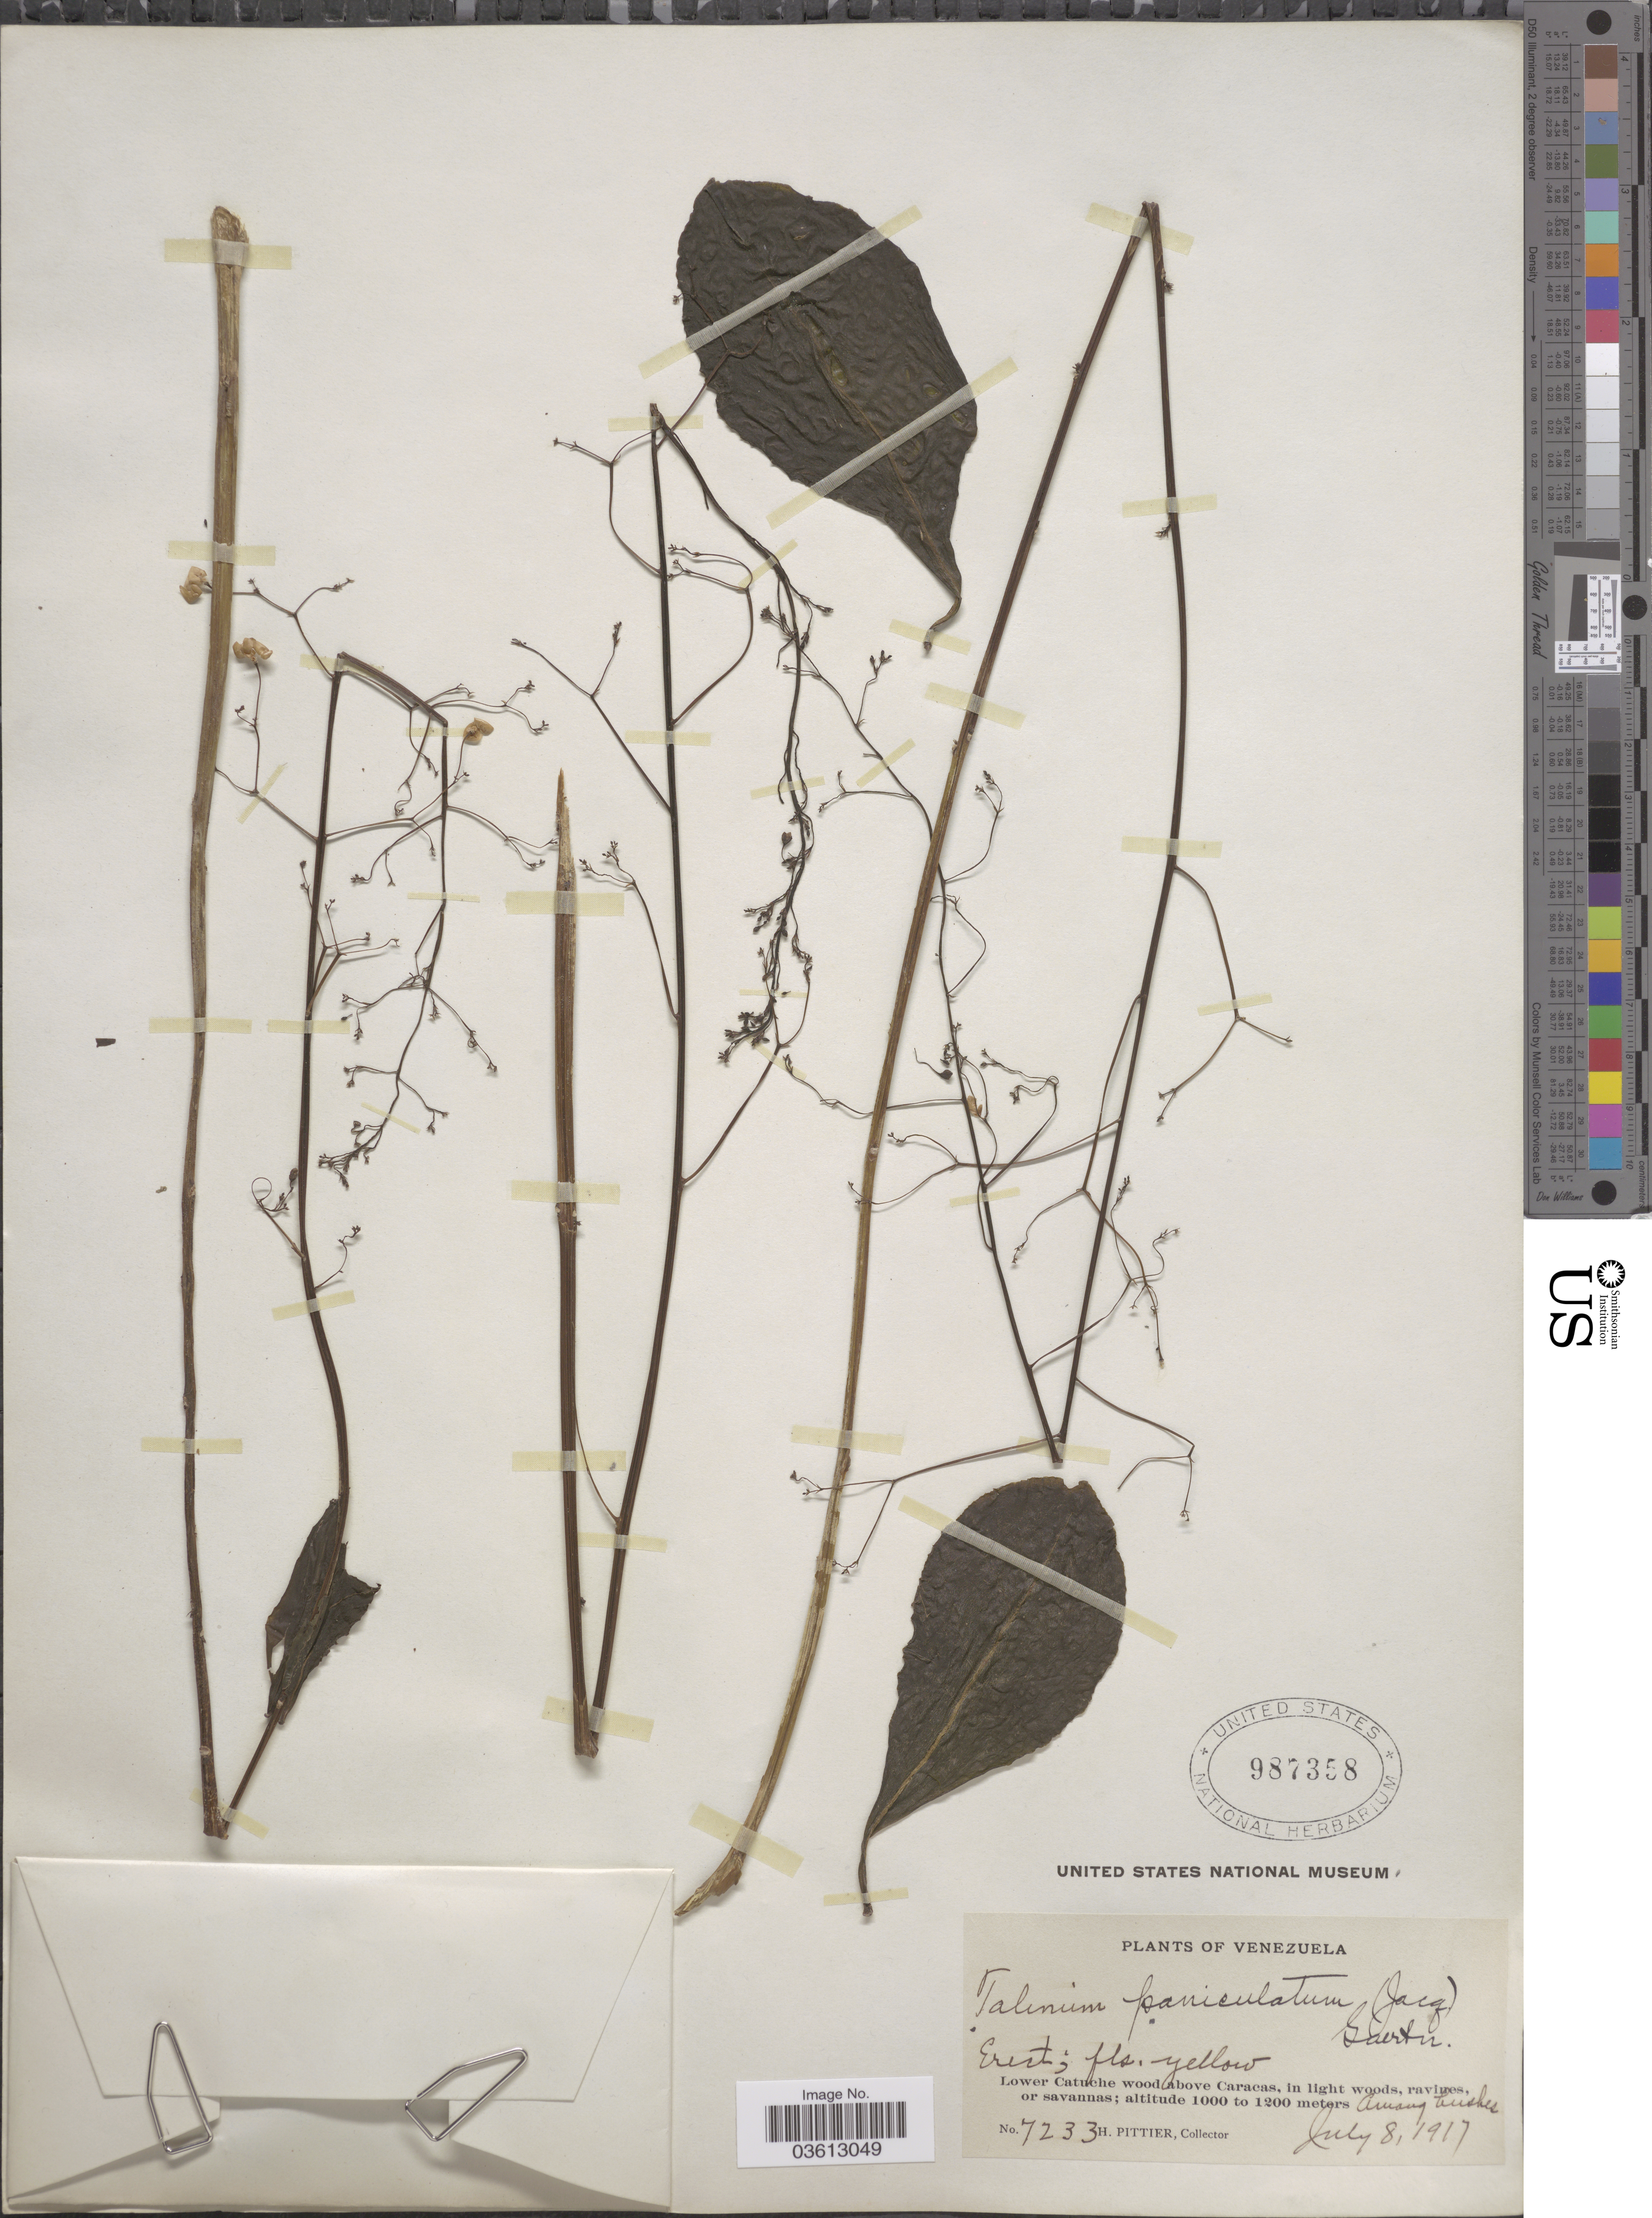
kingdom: Plantae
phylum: Tracheophyta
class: Magnoliopsida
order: Caryophyllales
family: Talinaceae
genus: Talinum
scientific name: Talinum paniculatum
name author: (Jacq.) Gaertn.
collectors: H. F. Pittier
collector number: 7233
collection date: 1917-07-08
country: Venezuela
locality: Lower Catuche wood above Caracas.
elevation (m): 1000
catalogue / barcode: US 987358